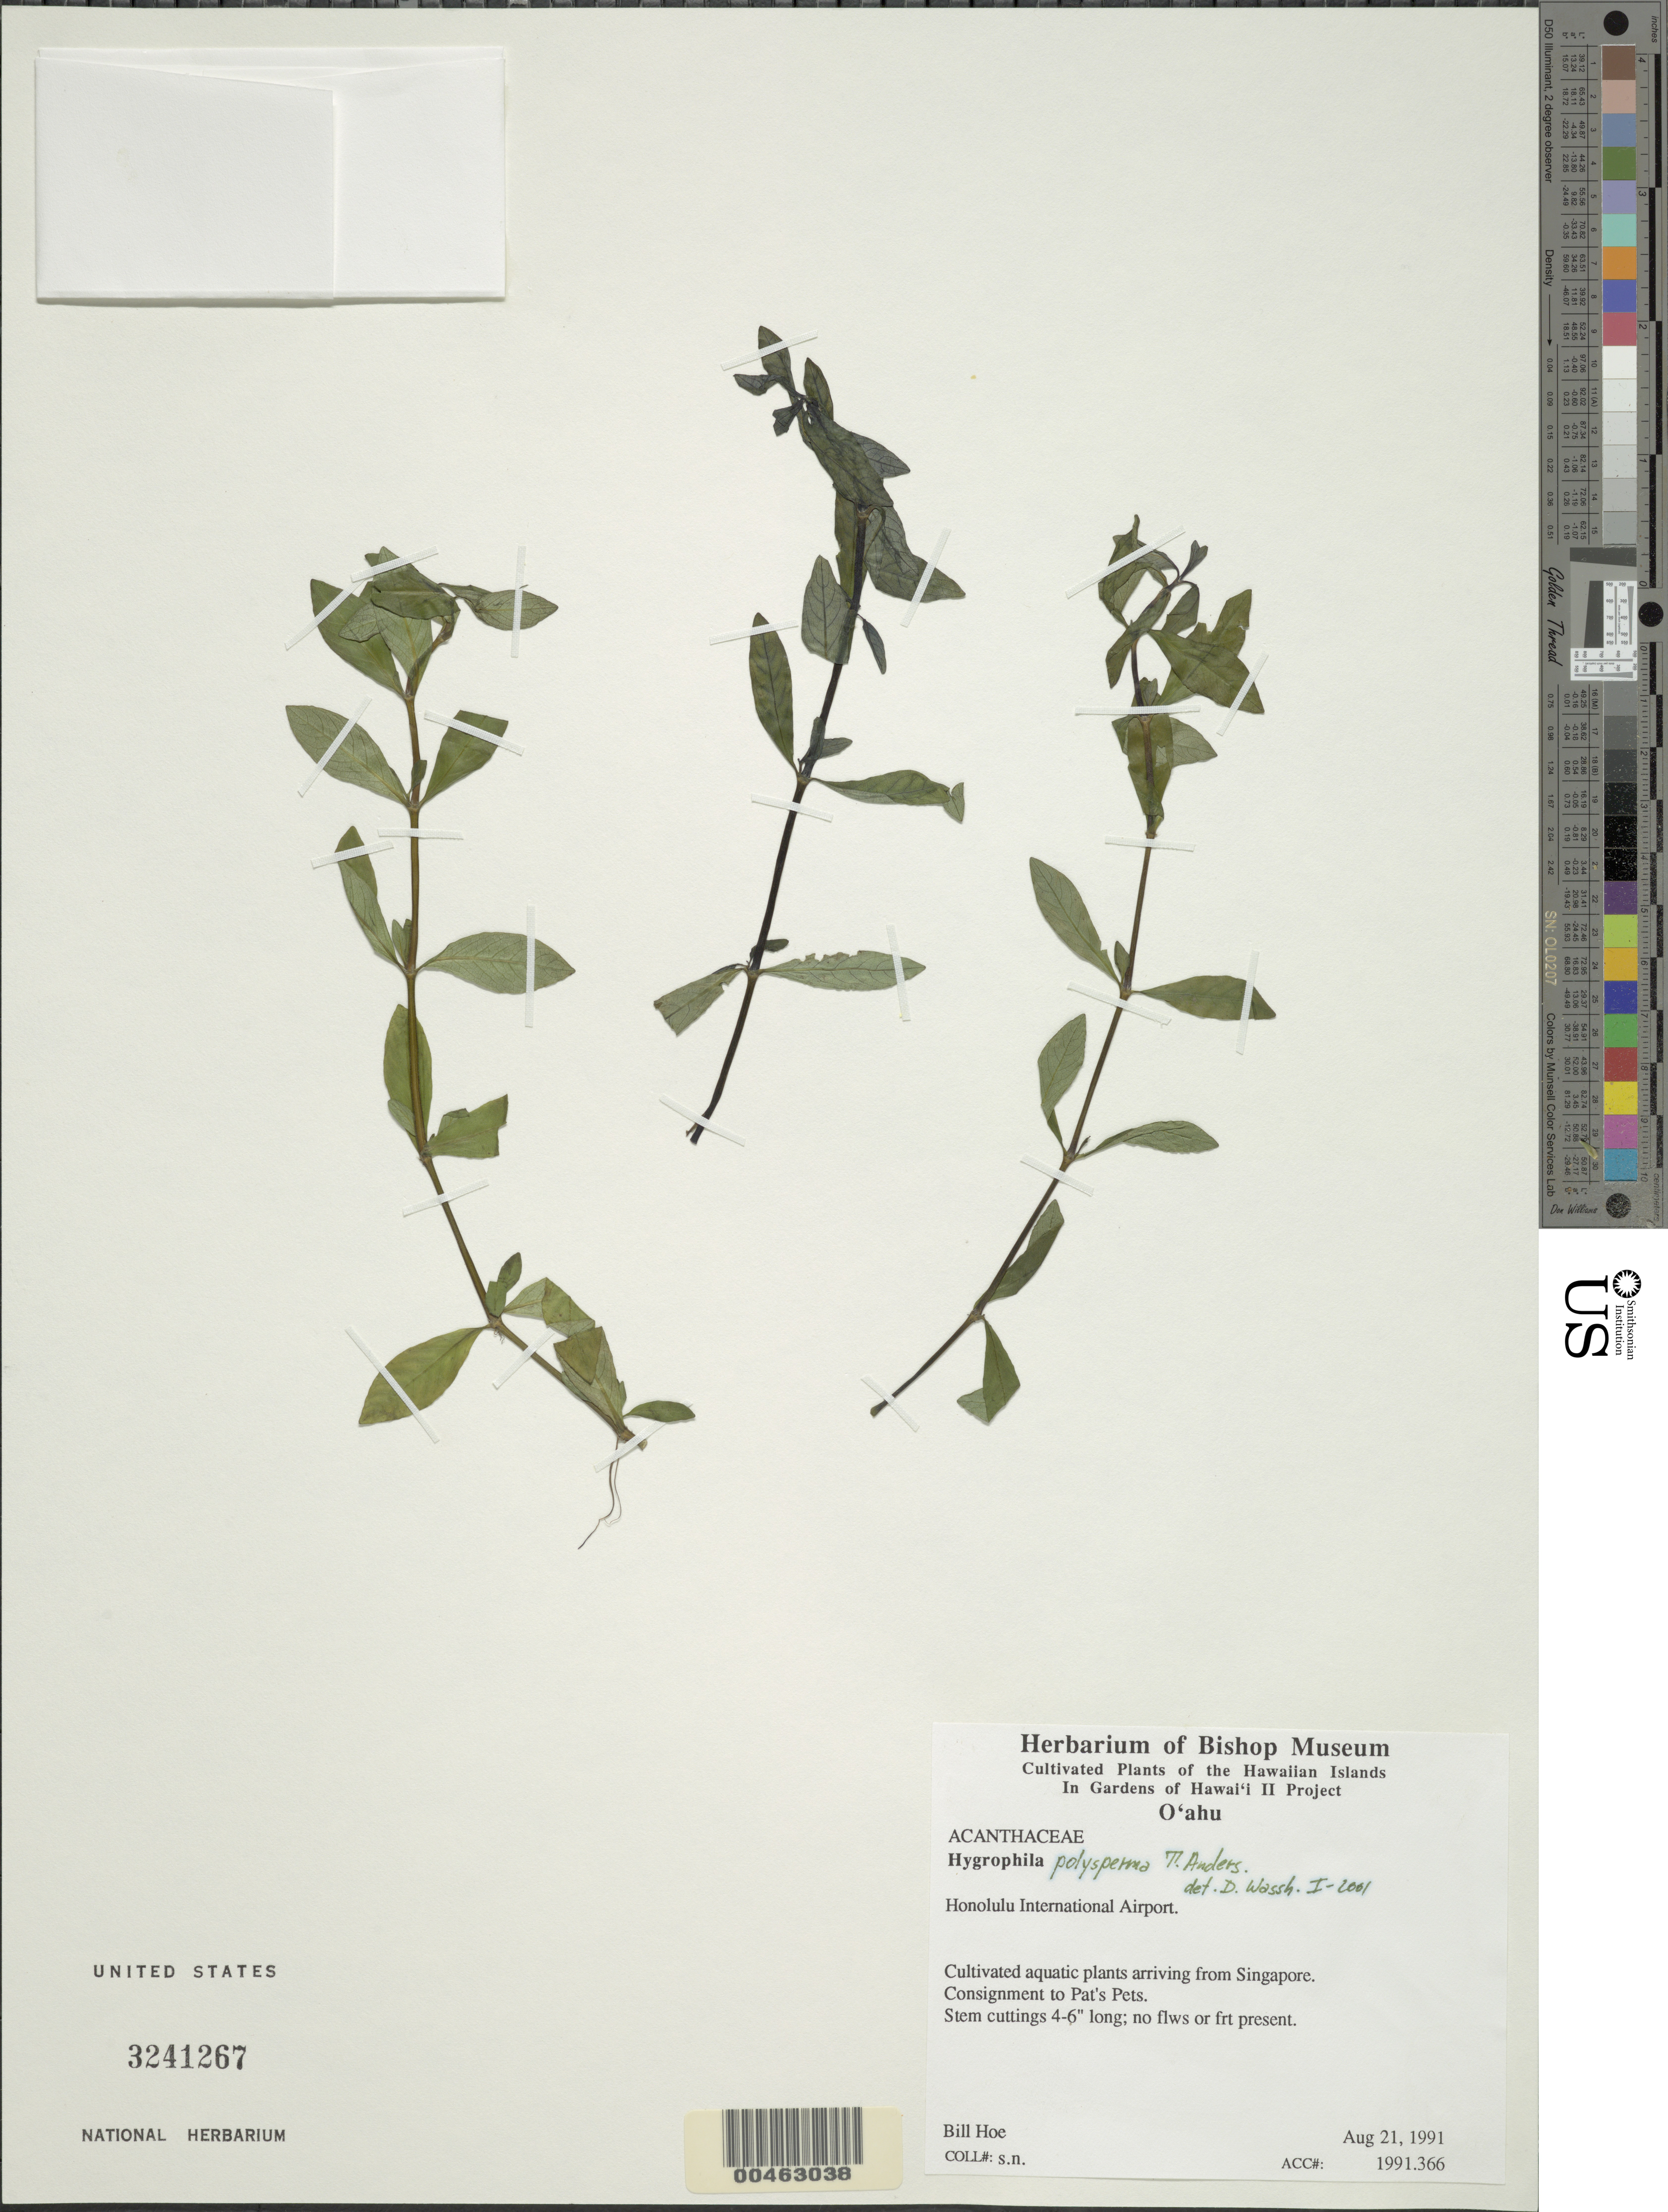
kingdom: Plantae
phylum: Tracheophyta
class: Magnoliopsida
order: Lamiales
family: Acanthaceae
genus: Hygrophila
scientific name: Hygrophila sp.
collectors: W. Hoe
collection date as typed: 21 Aug 1991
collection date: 1991-08-21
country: United States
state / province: Hawaii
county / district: Honolulu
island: Oahu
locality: Honolulu International Airport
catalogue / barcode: US 3241267